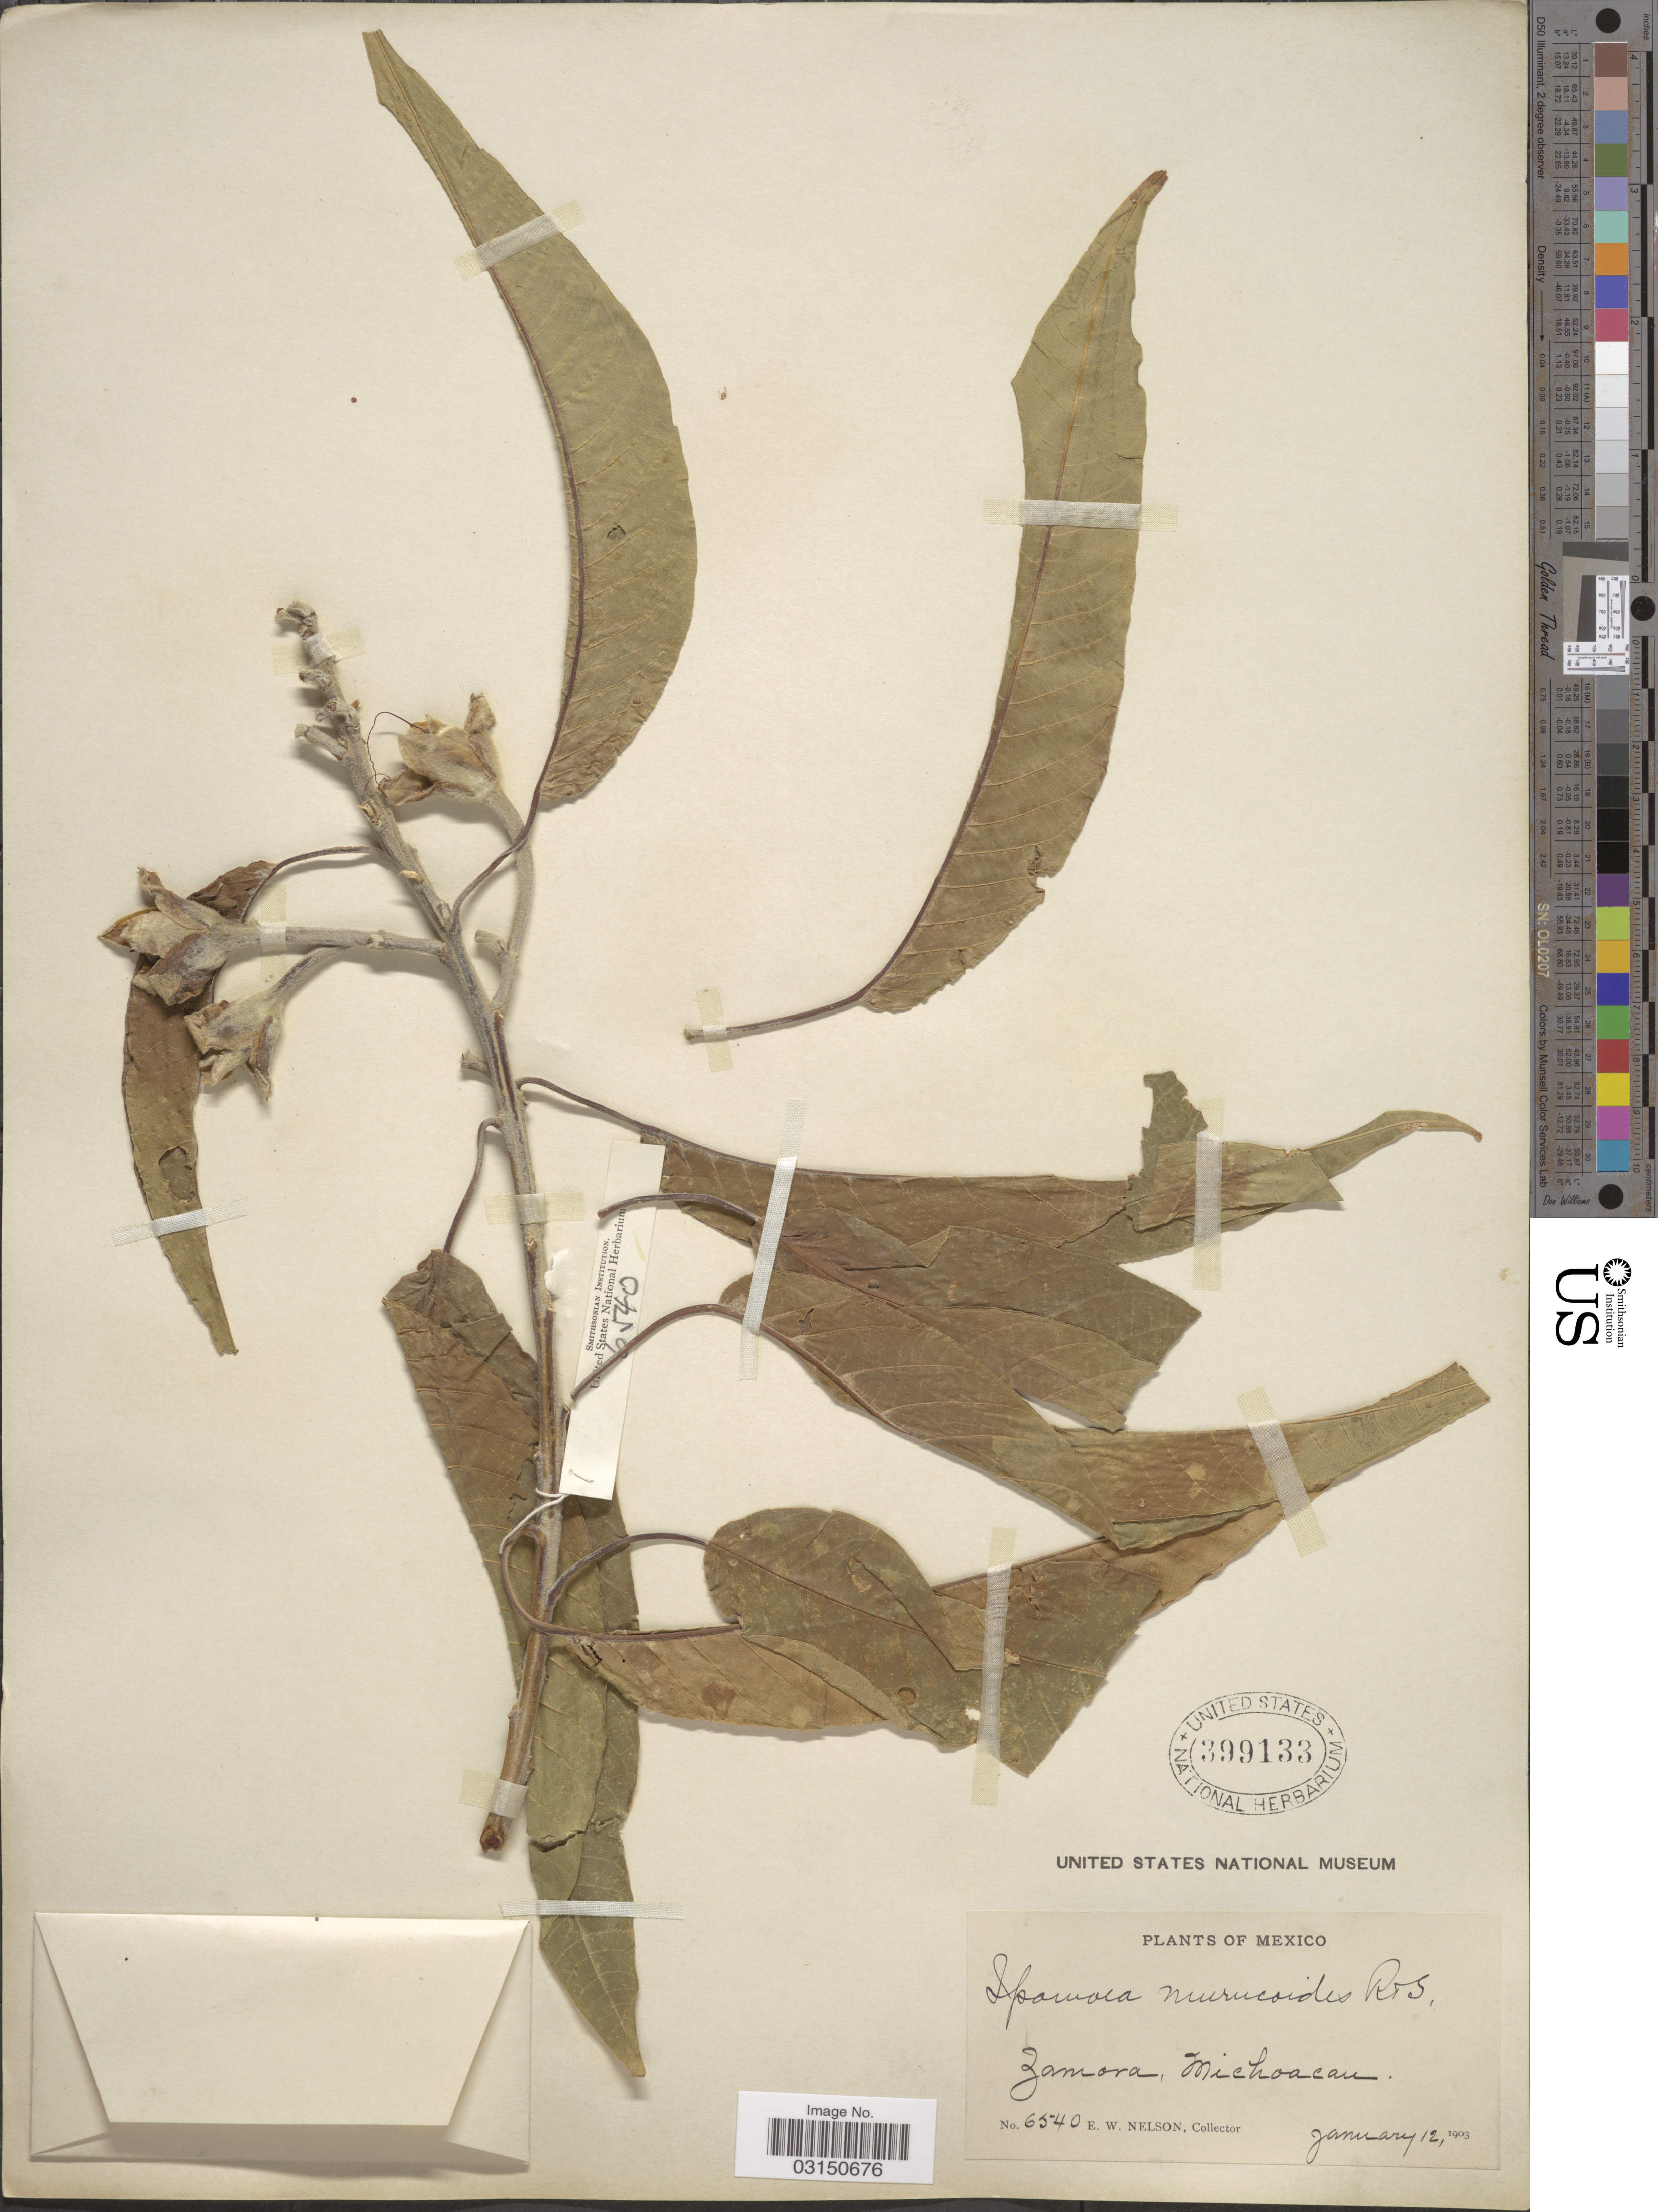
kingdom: Plantae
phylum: Tracheophyta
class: Magnoliopsida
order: Solanales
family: Convolvulaceae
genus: Ipomoea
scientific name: Ipomoea murucoides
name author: Roem. & Schult.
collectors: E. W. Nelson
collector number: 6540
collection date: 1903-01-12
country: Mexico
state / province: Michoacán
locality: Zamora.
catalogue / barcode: US 399133